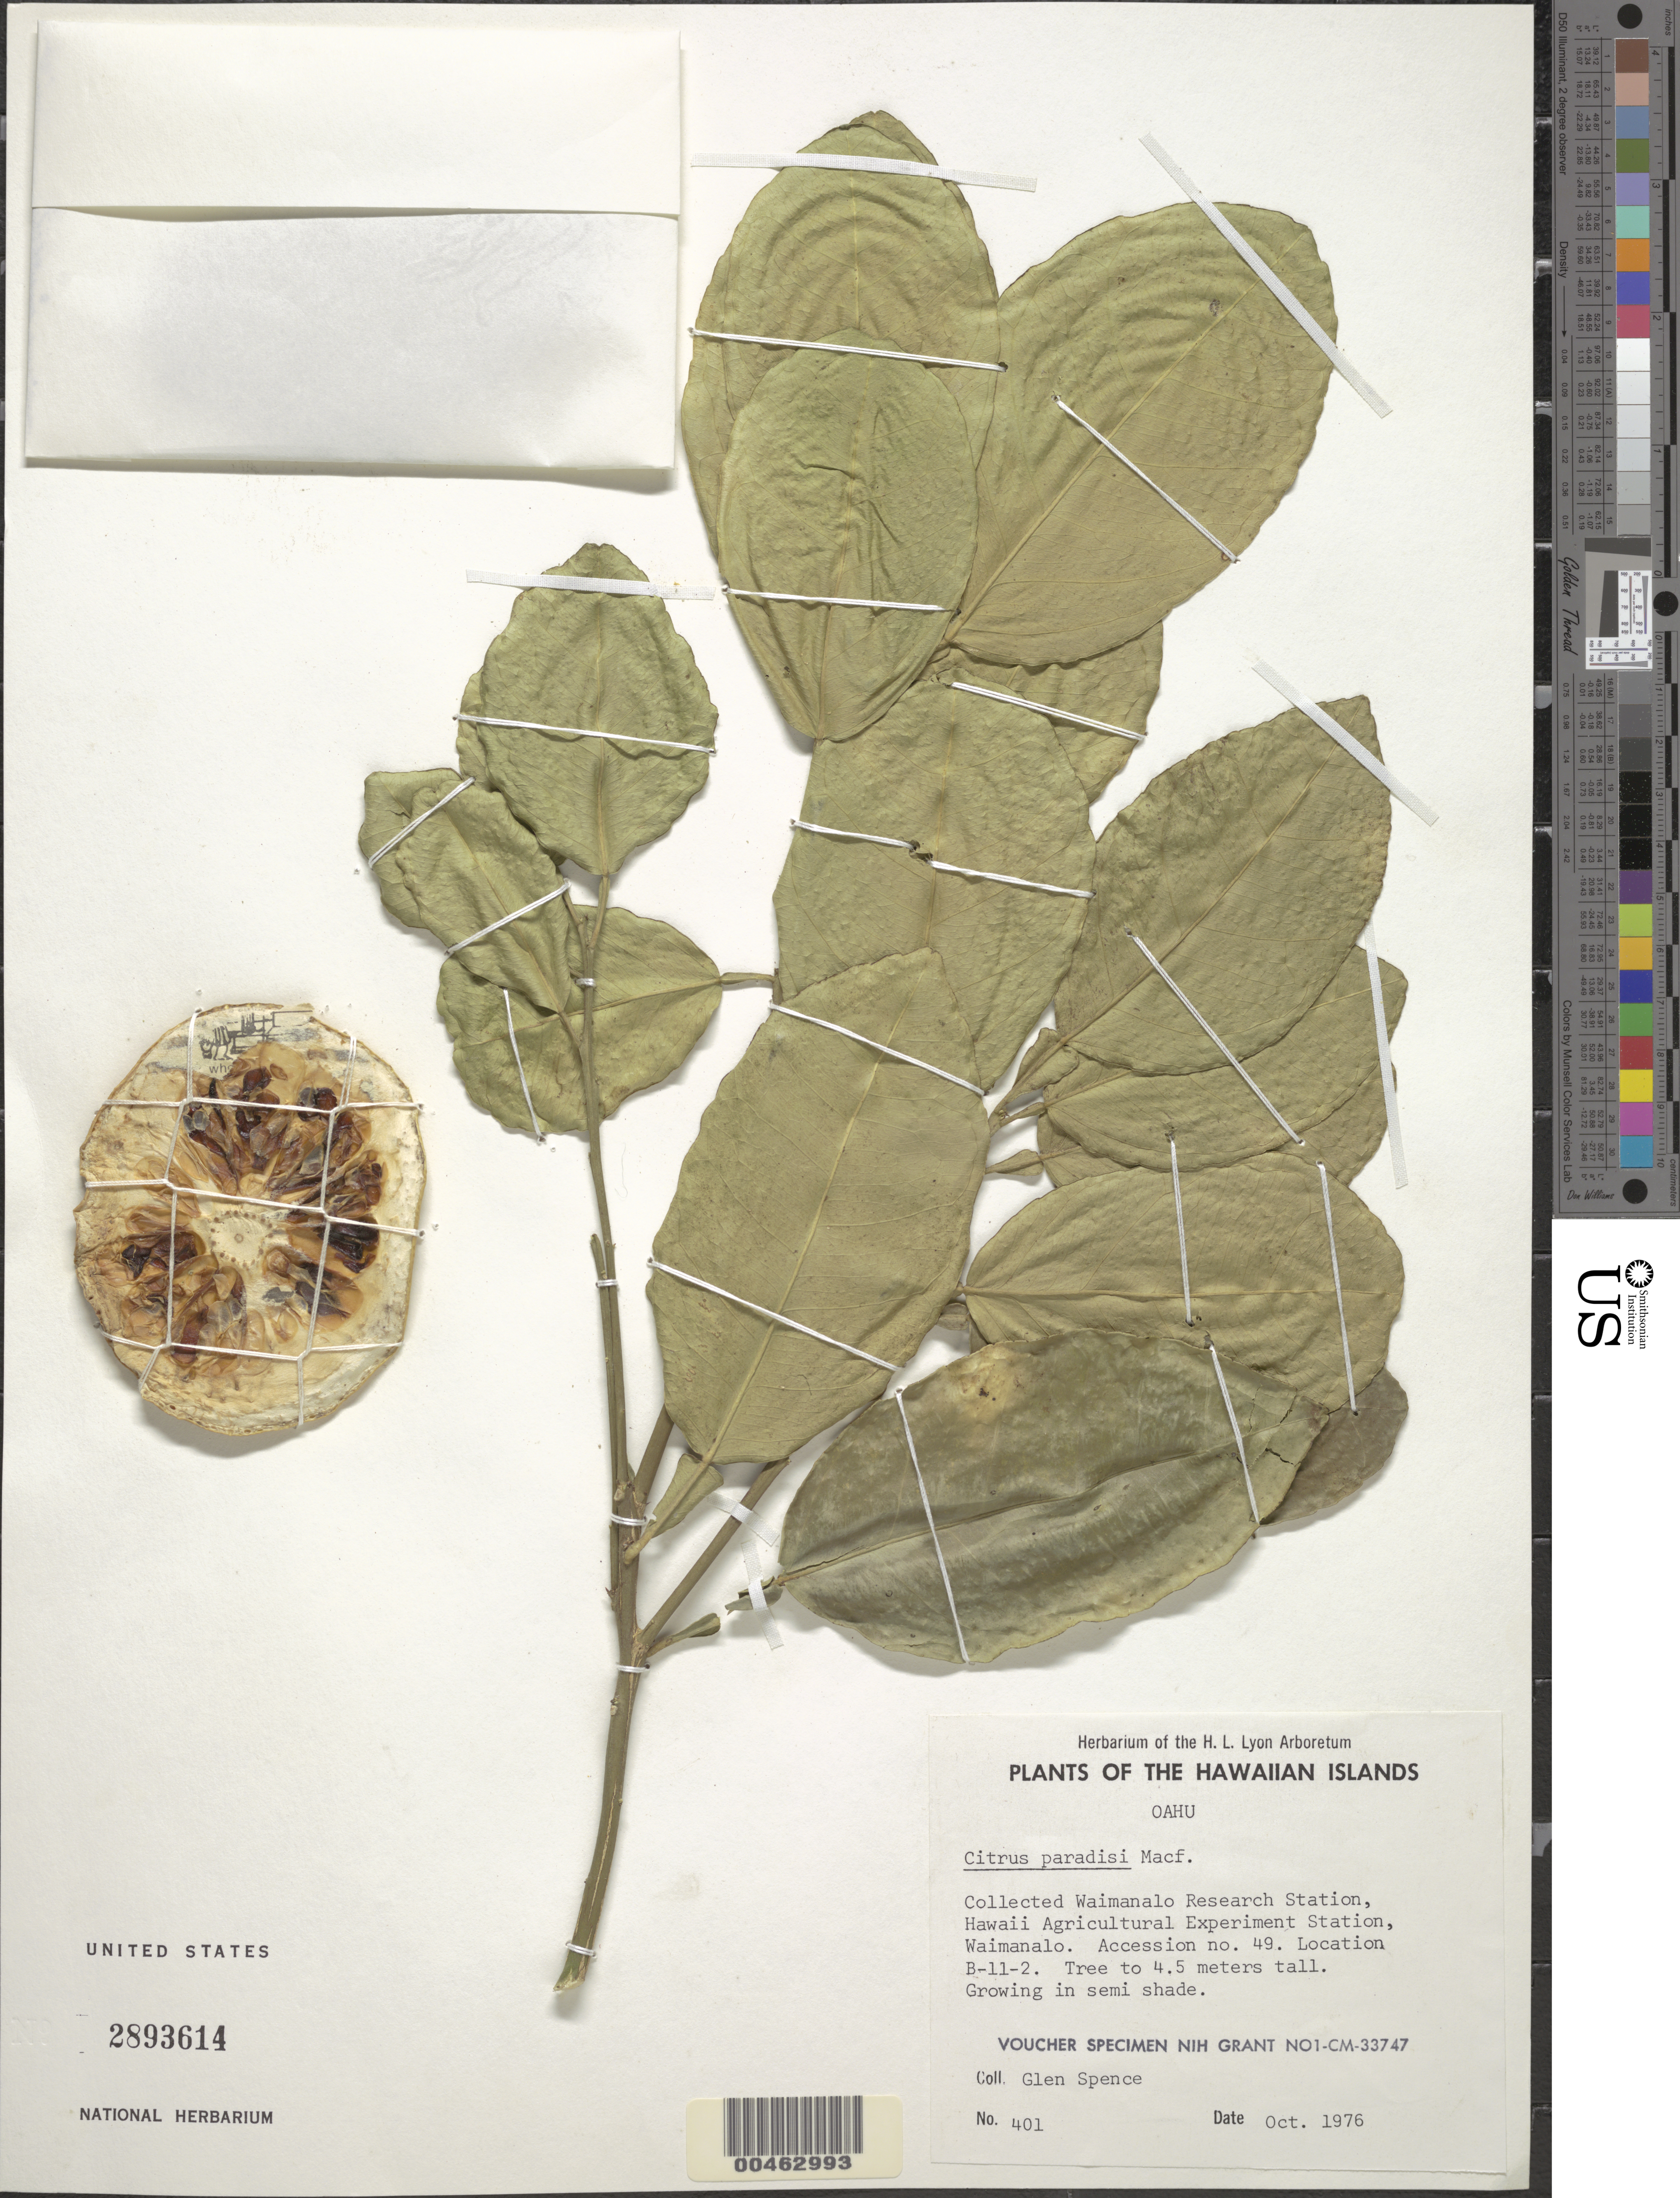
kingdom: Plantae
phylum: Tracheophyta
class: Magnoliopsida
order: Sapindales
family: Rutaceae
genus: Citrus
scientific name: Citrus paradisi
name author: Macfad.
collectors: G. Spence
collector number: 401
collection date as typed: Oct 1976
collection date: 1976-10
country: United States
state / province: Hawaii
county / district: Honolulu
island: Oahu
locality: Waimanalo Research Station, Hawaii Agricultural Experiment Station, Waimanalo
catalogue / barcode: US 2893614